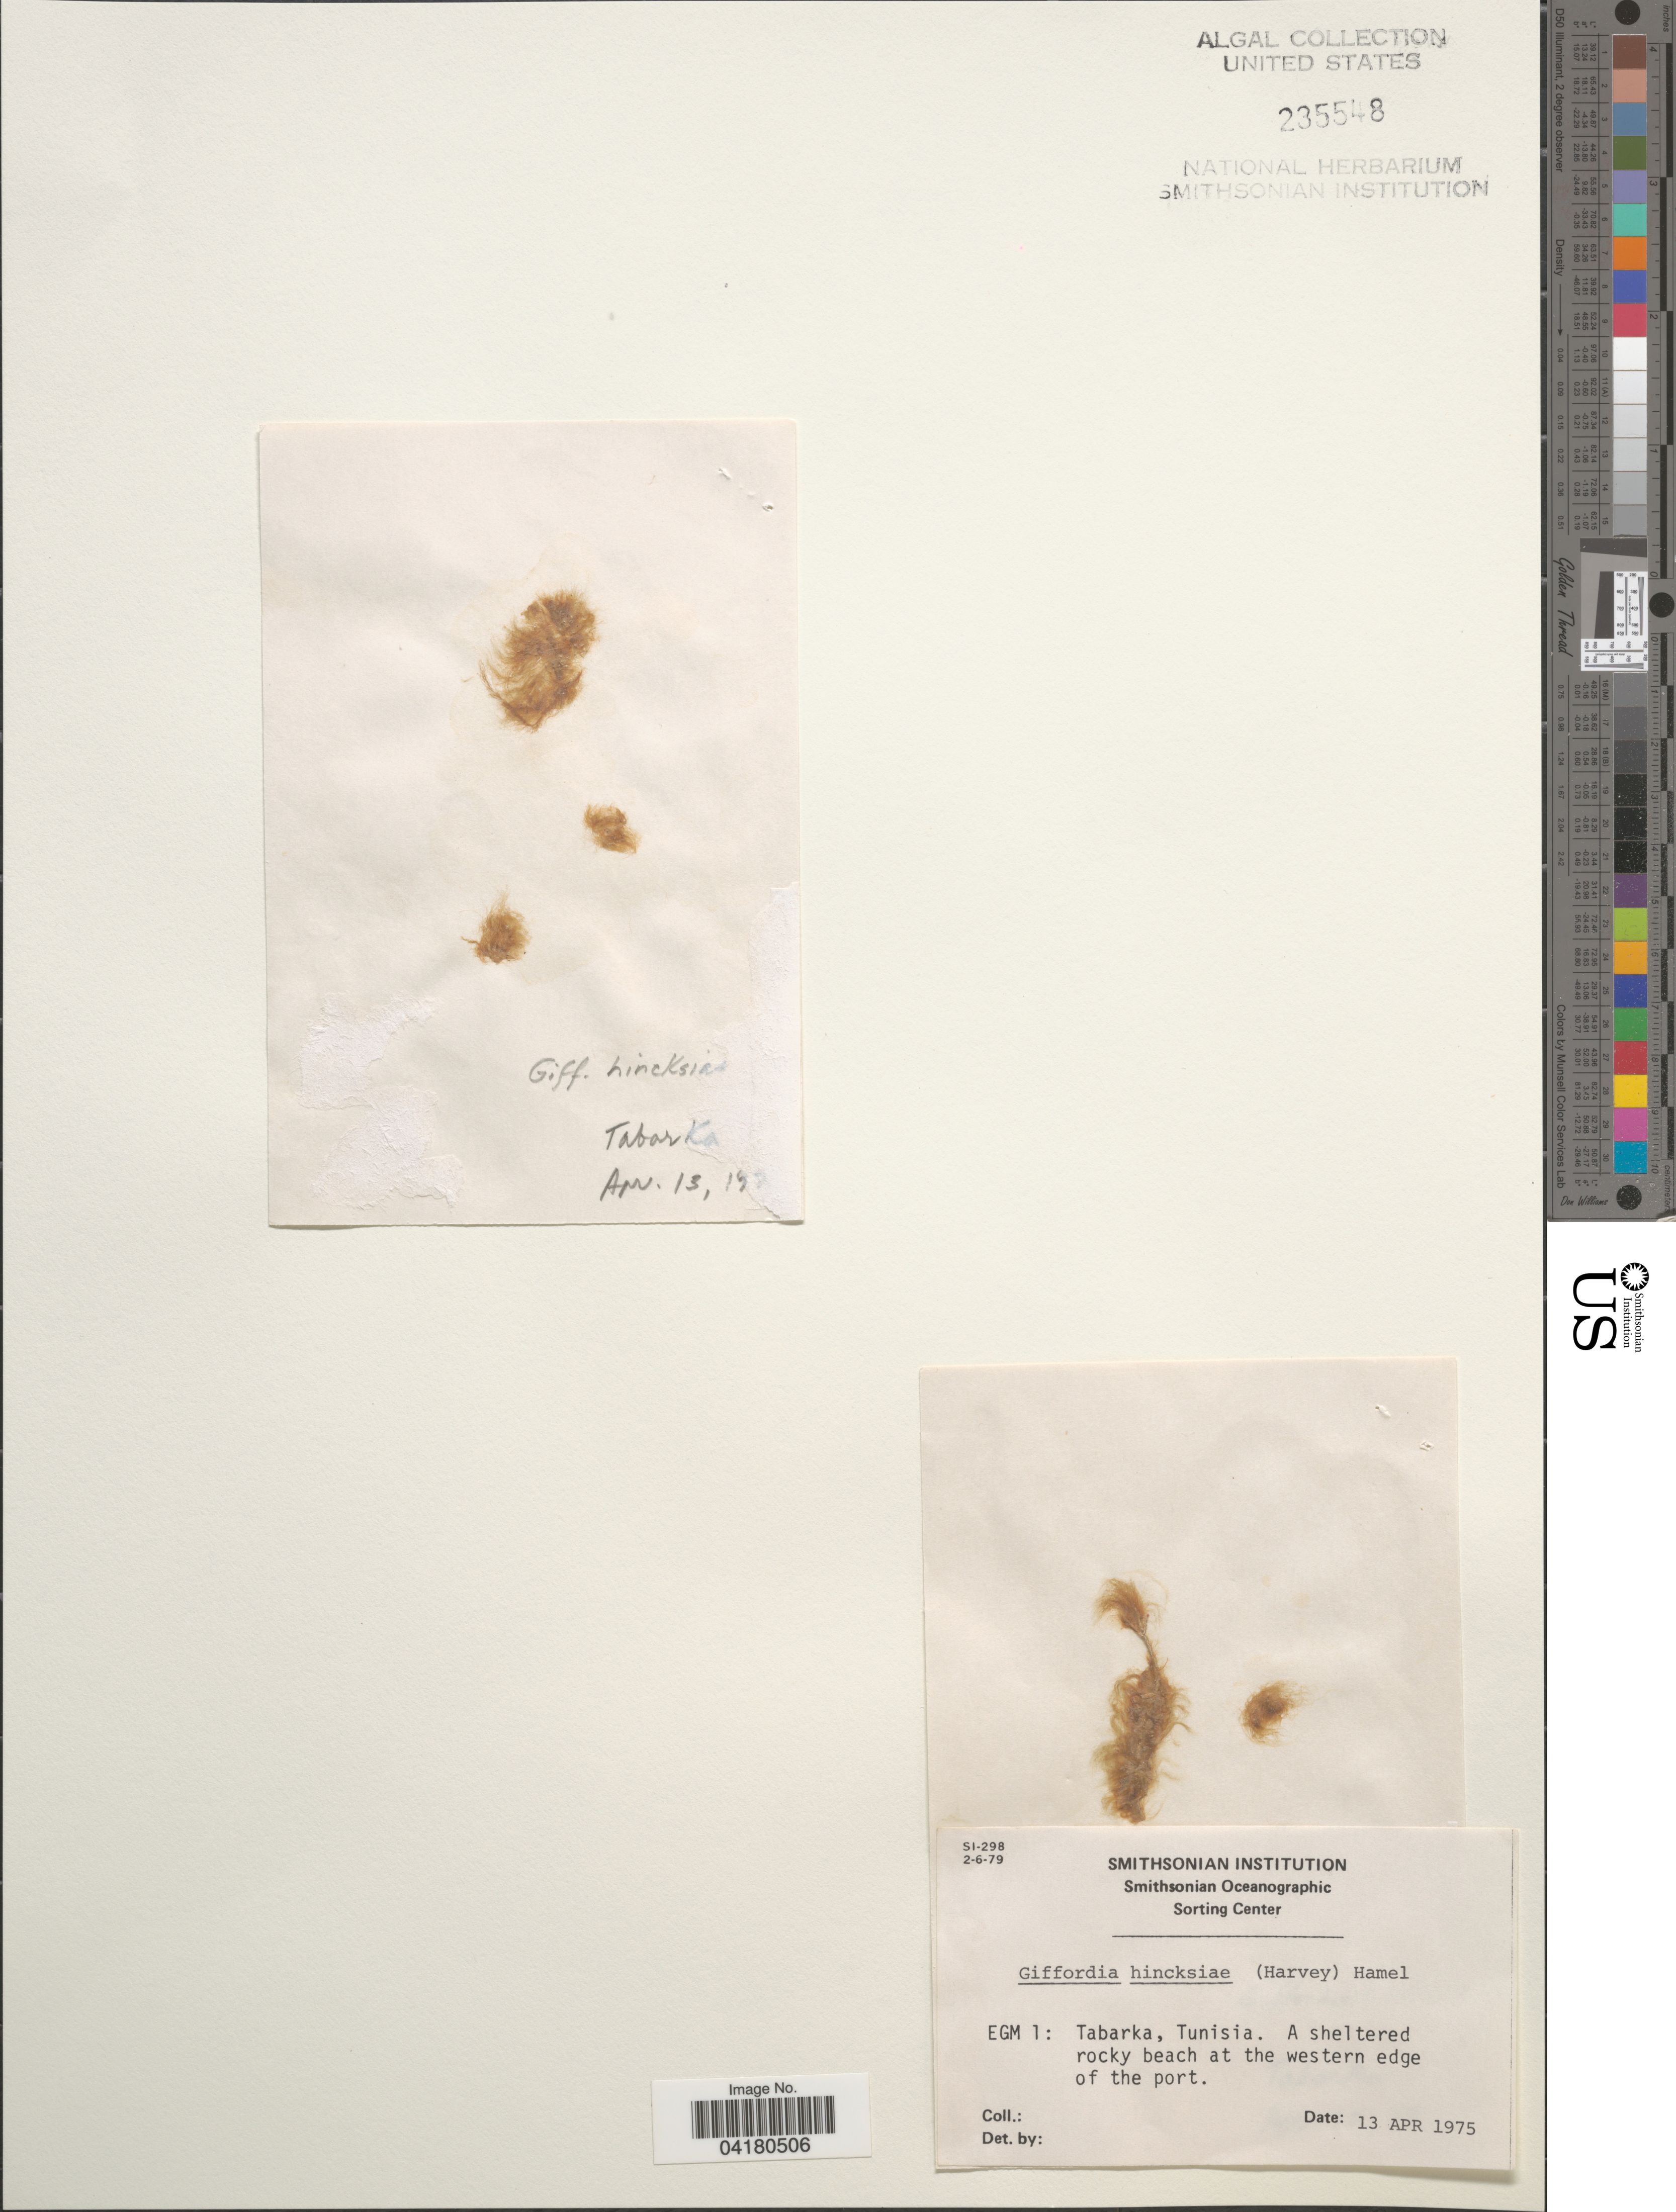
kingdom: Chromista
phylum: Ochrophyta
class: Phaeophyceae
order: Ectocarpales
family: Acinetosporaceae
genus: Hincksia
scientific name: Hincksia hincksiae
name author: (Harvey) P.C. Silva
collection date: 1975-04-13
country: Tunisia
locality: EGM 1: Tabarka, Tunisia. A sheltered rocky beach at the western edge of the port.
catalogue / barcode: US 235548